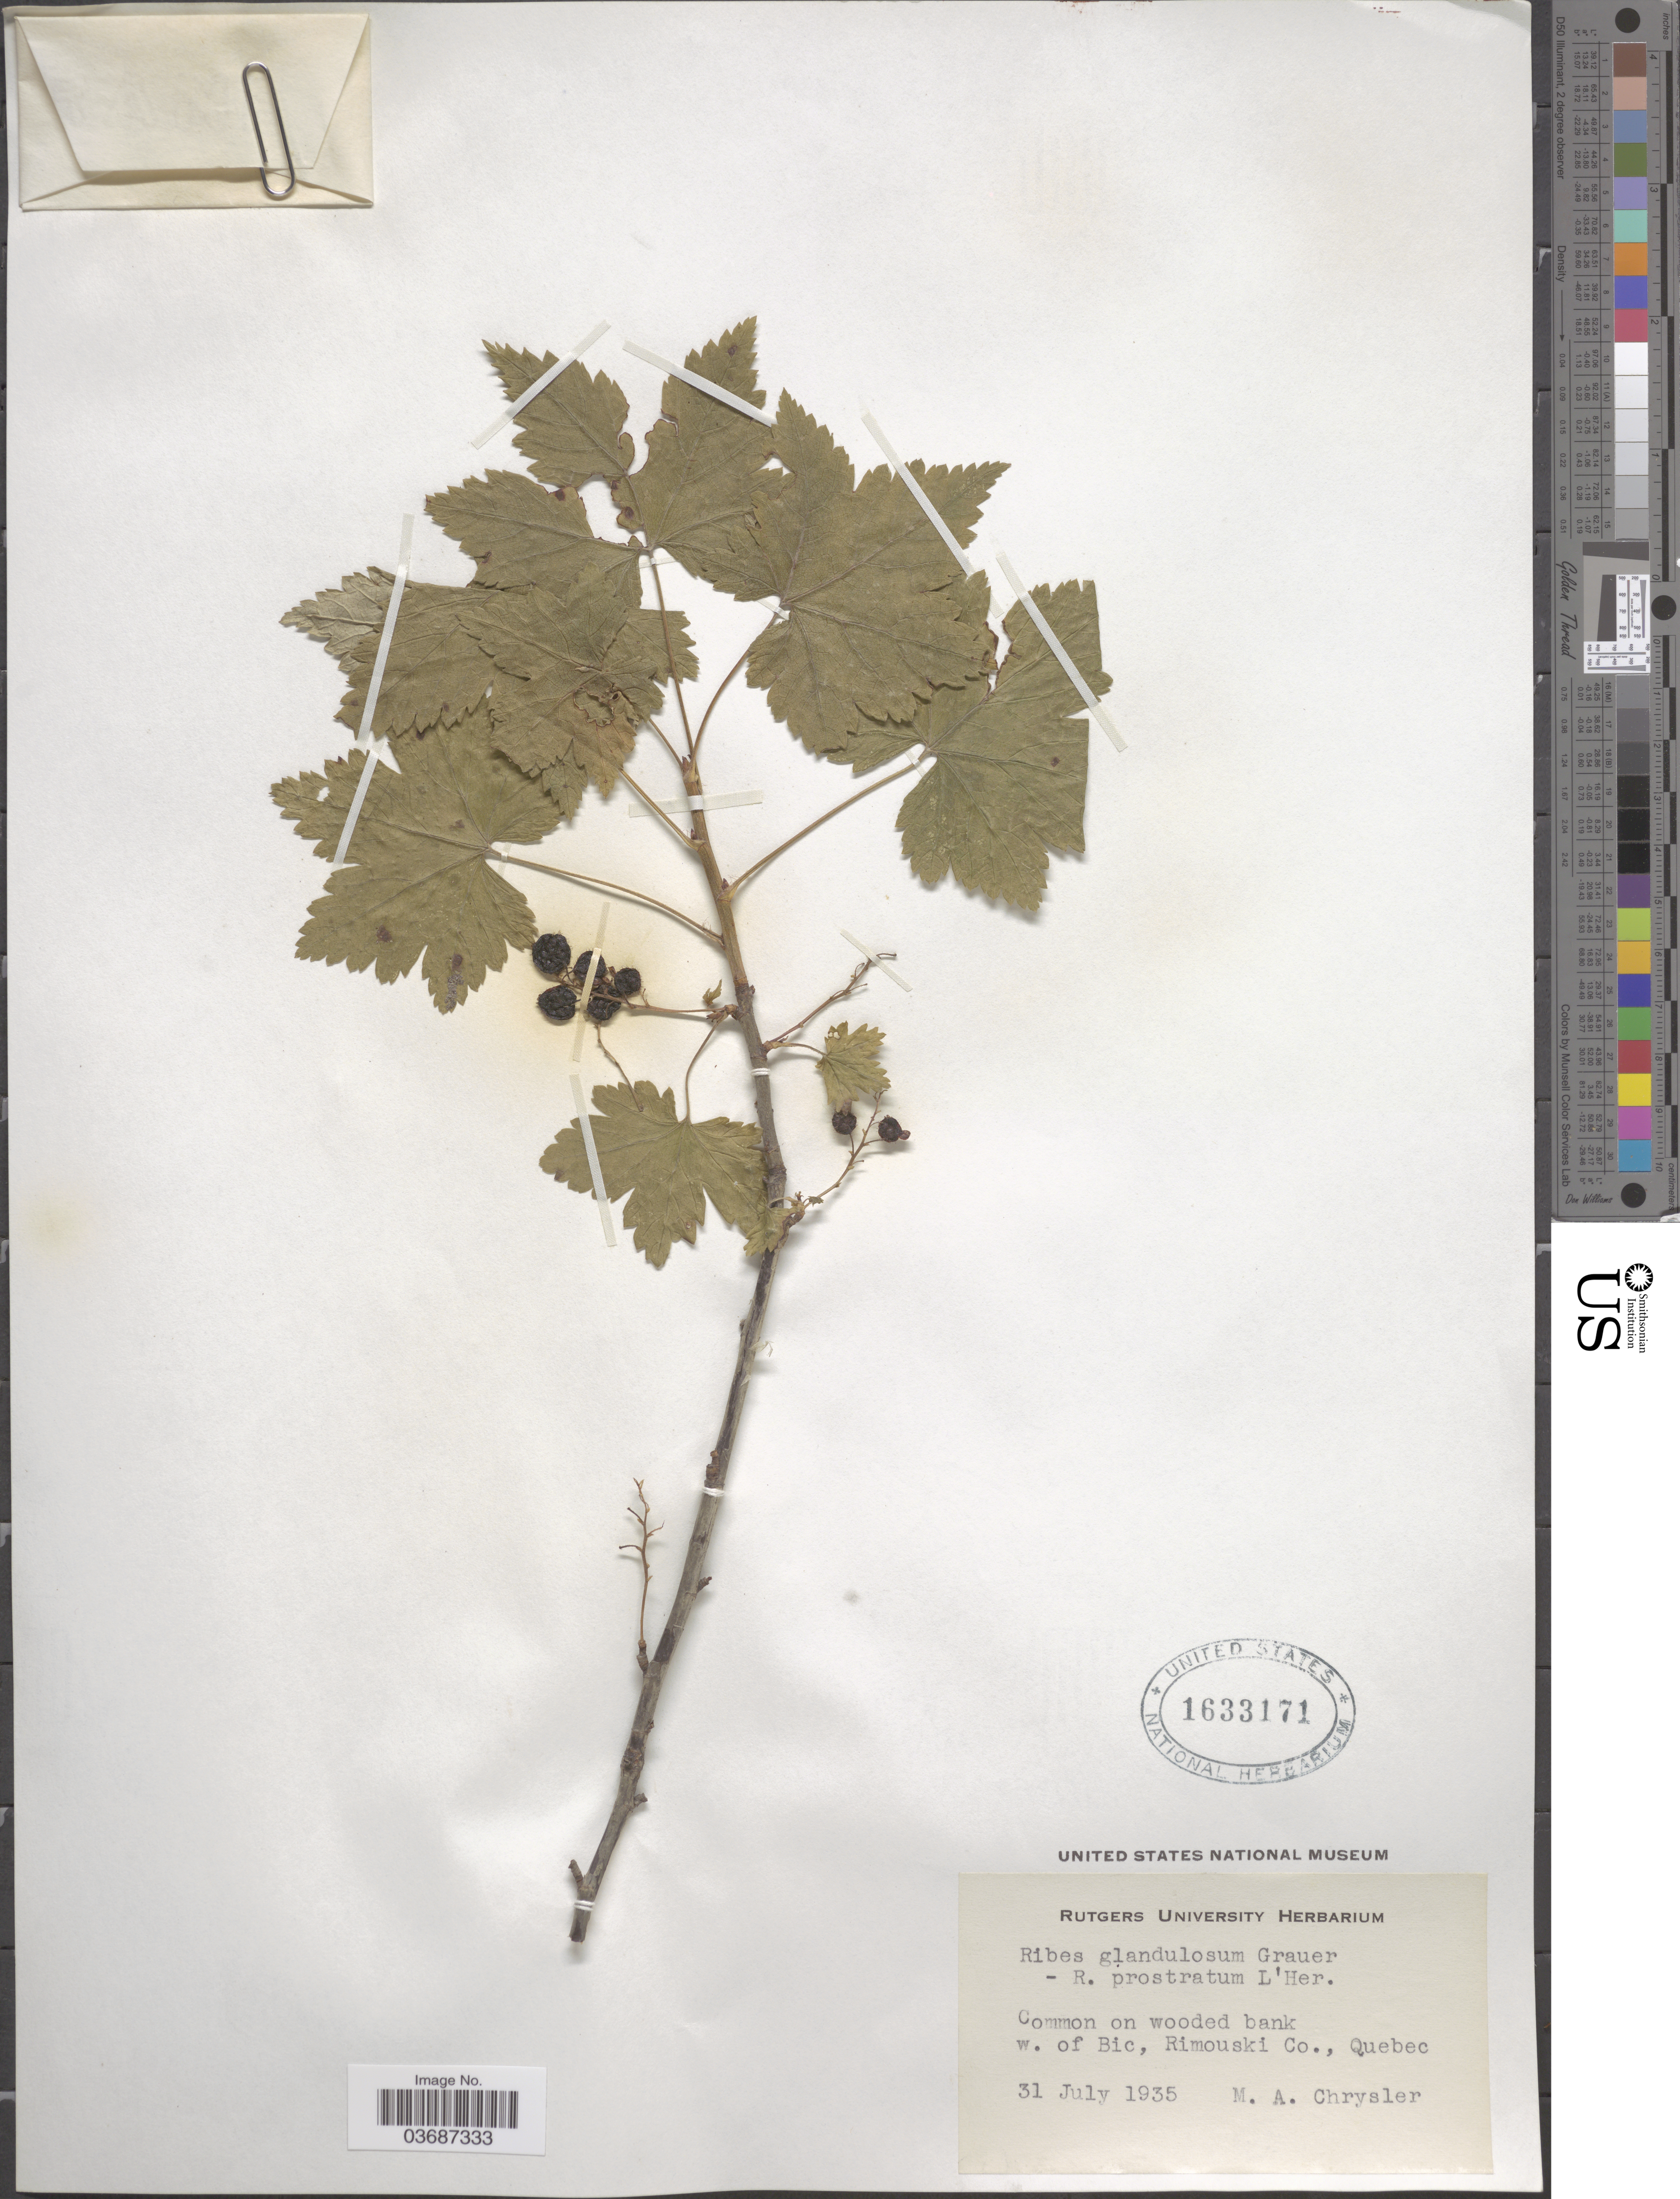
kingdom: Plantae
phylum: Tracheophyta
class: Magnoliopsida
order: Saxifragales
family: Grossulariaceae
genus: Ribes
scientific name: Ribes glandulosum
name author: Ruiz & Pav.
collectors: M. Chrysler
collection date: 1935-07-31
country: Canada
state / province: Quebec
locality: On wooded bank w. of Bic, Rimouski Co.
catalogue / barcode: US 1633171